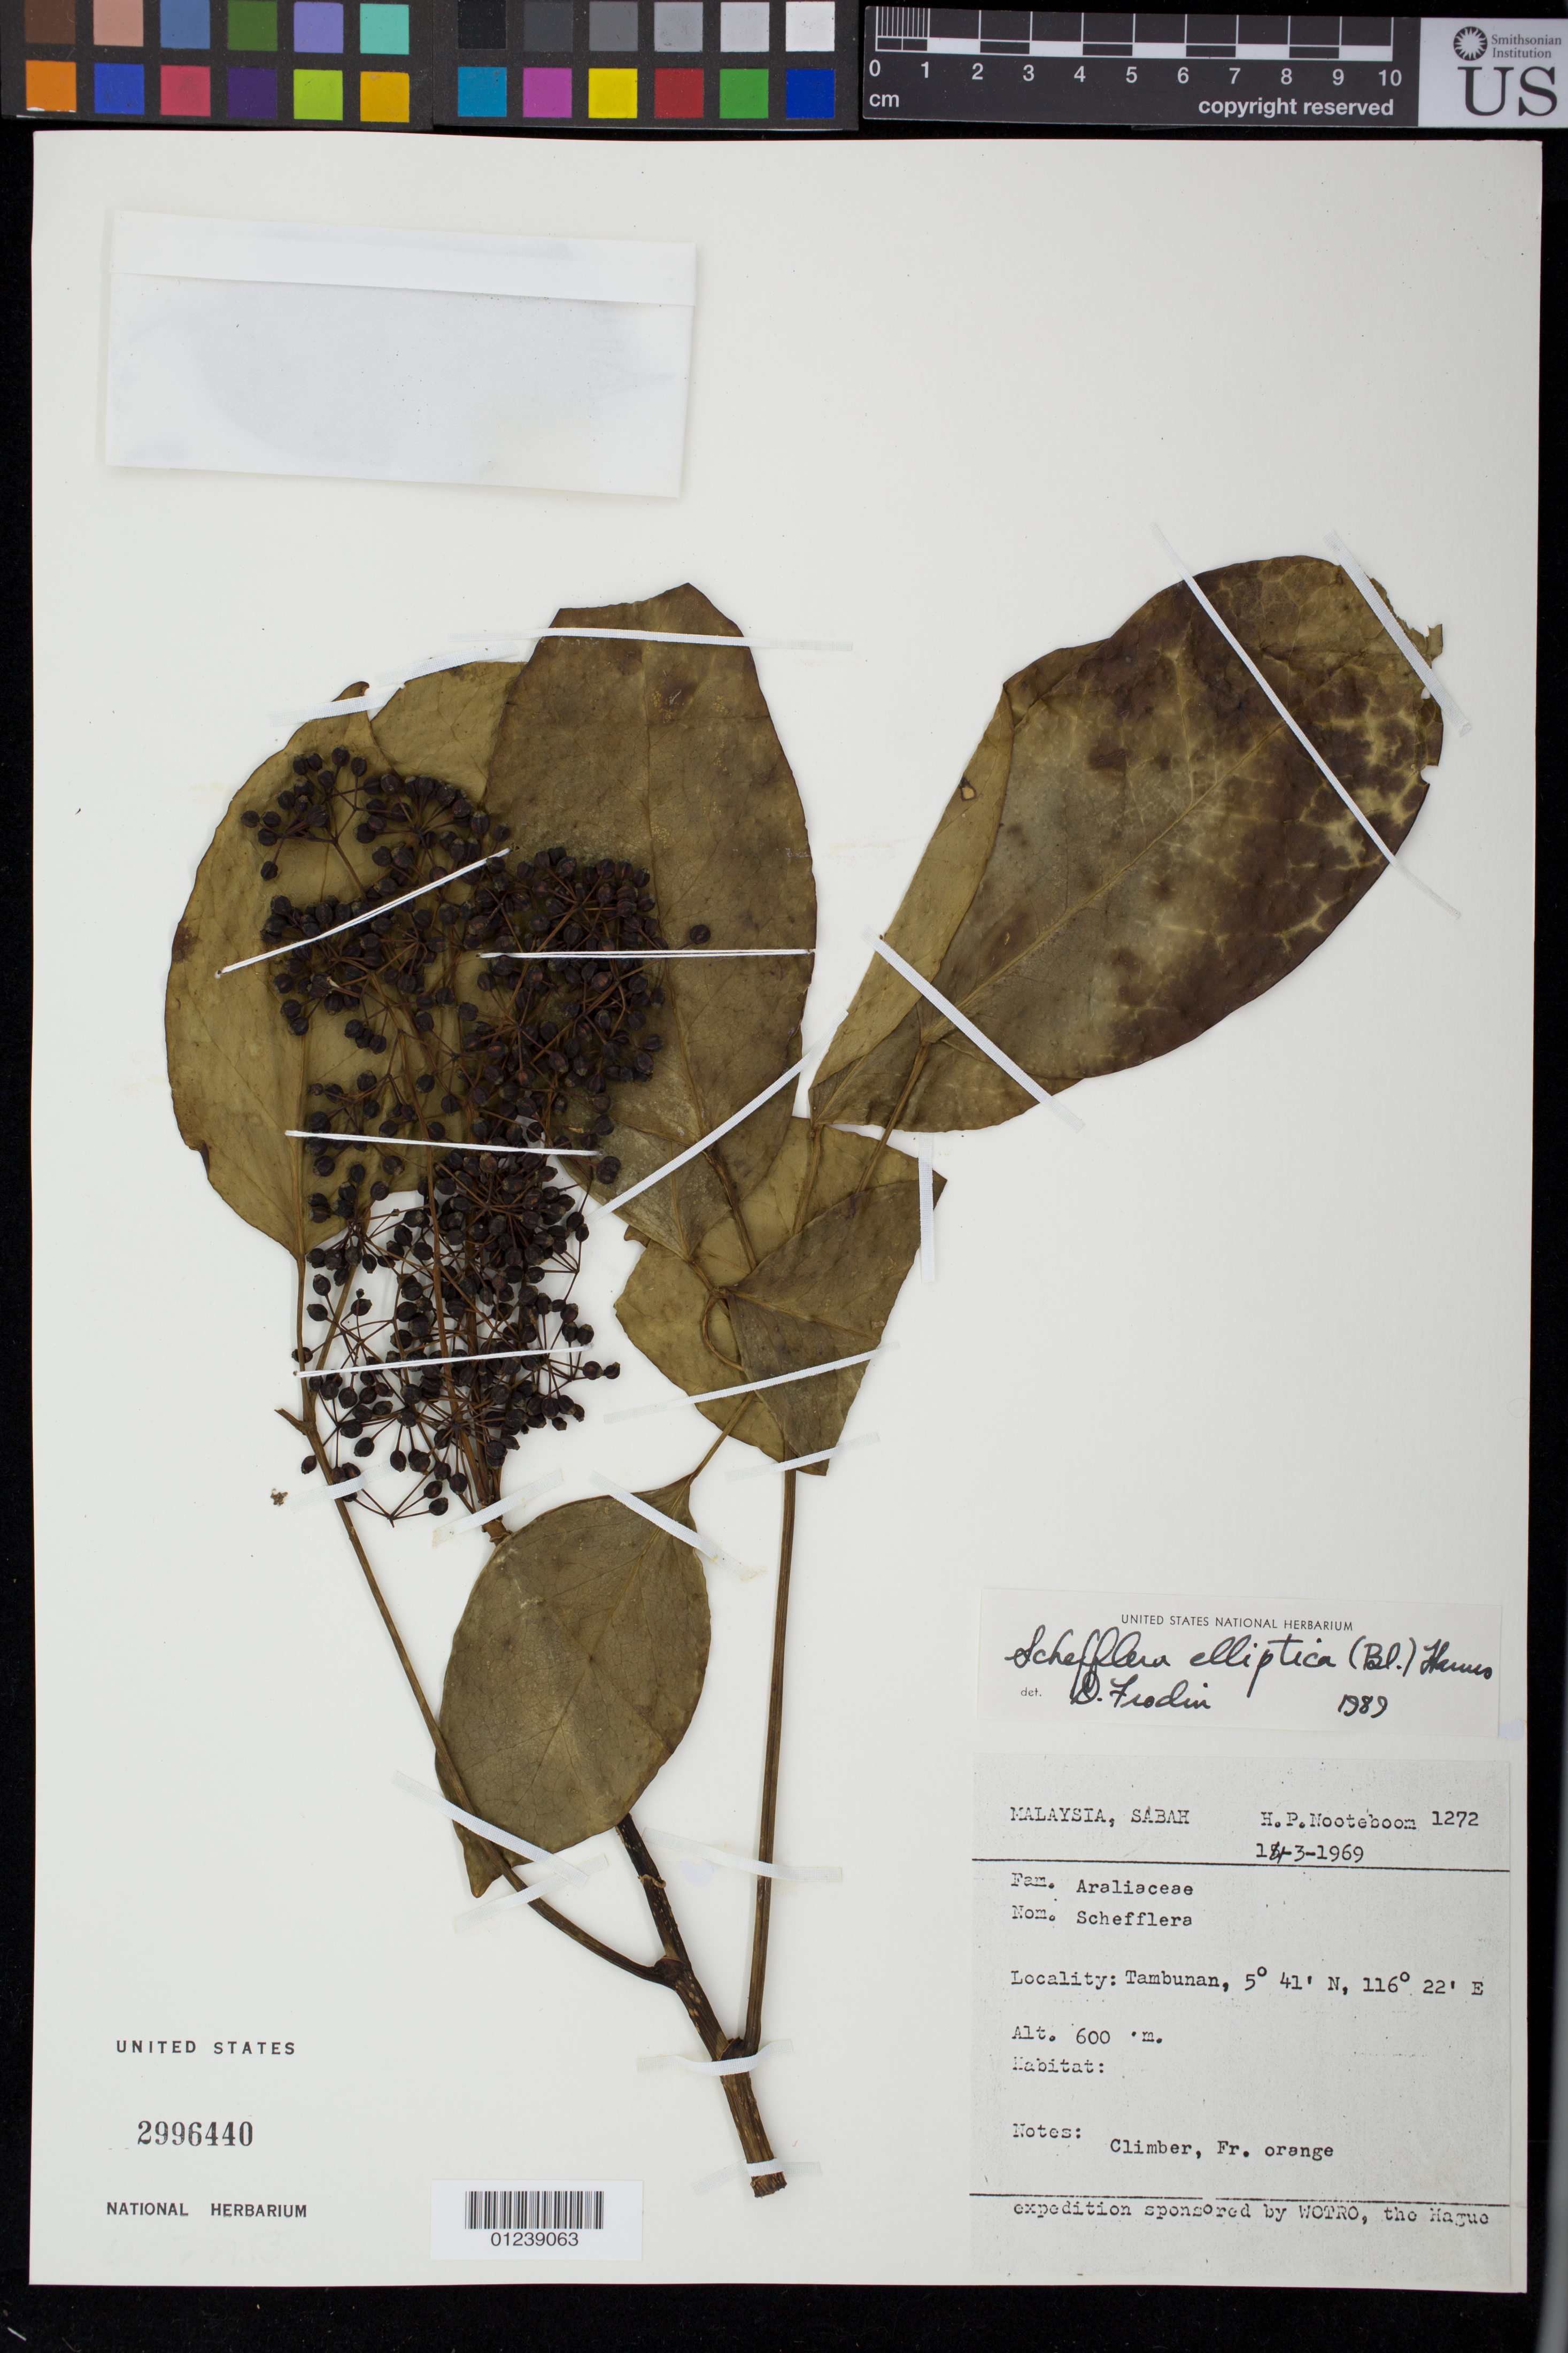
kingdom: Plantae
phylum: Tracheophyta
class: Magnoliopsida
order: Apiales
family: Araliaceae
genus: Heptapleurum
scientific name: Heptapleurum ellipticum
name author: (Blume) Seem.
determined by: Wagner, W. L., (BOT), Smithsonian Institution - National Museum of Natural History (UNITED STATES)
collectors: H. P. Nooteboom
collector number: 1272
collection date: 1969-03-14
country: Malaysia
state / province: Sabah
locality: Tambunan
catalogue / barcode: US 2996440